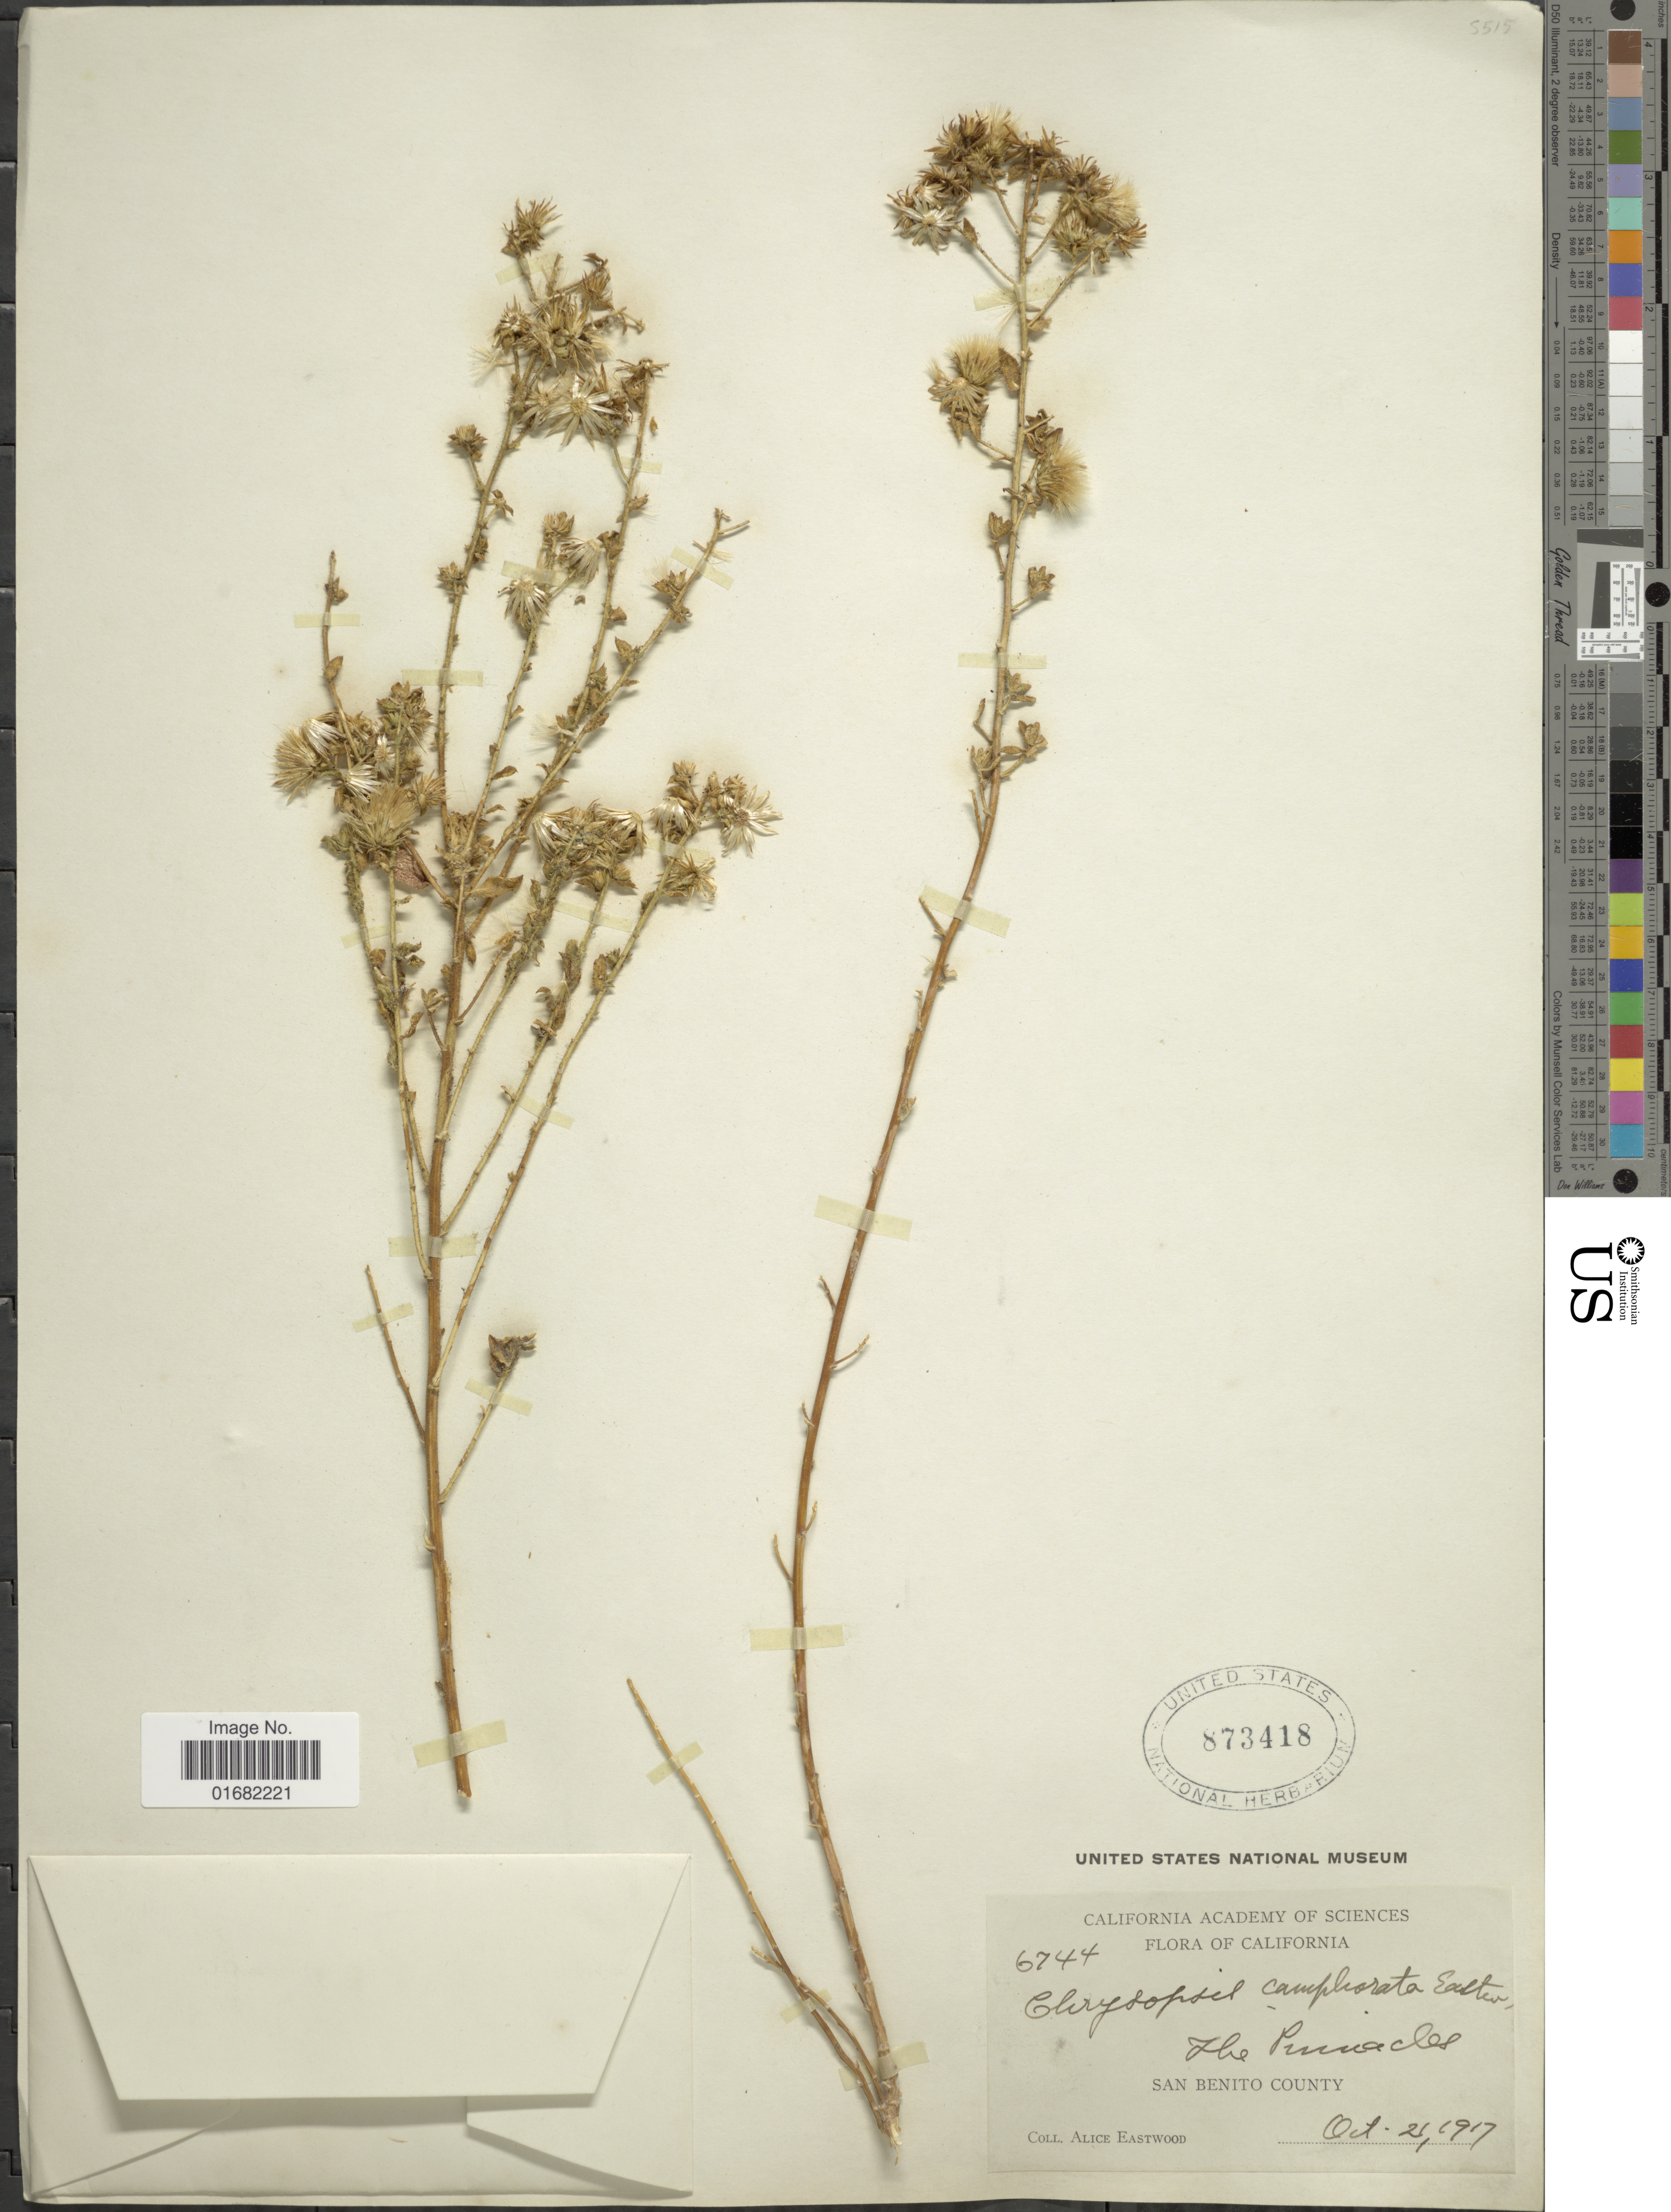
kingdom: Plantae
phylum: Tracheophyta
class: Magnoliopsida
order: Asterales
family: Asteraceae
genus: Heterotheca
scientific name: Heterotheca camphorata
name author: (Eastw.) Semple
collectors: A. Eastwood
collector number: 6744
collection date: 1917-10-12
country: United States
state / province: California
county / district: San Benito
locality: The Pinnacles. San Benito County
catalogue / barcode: US 873418